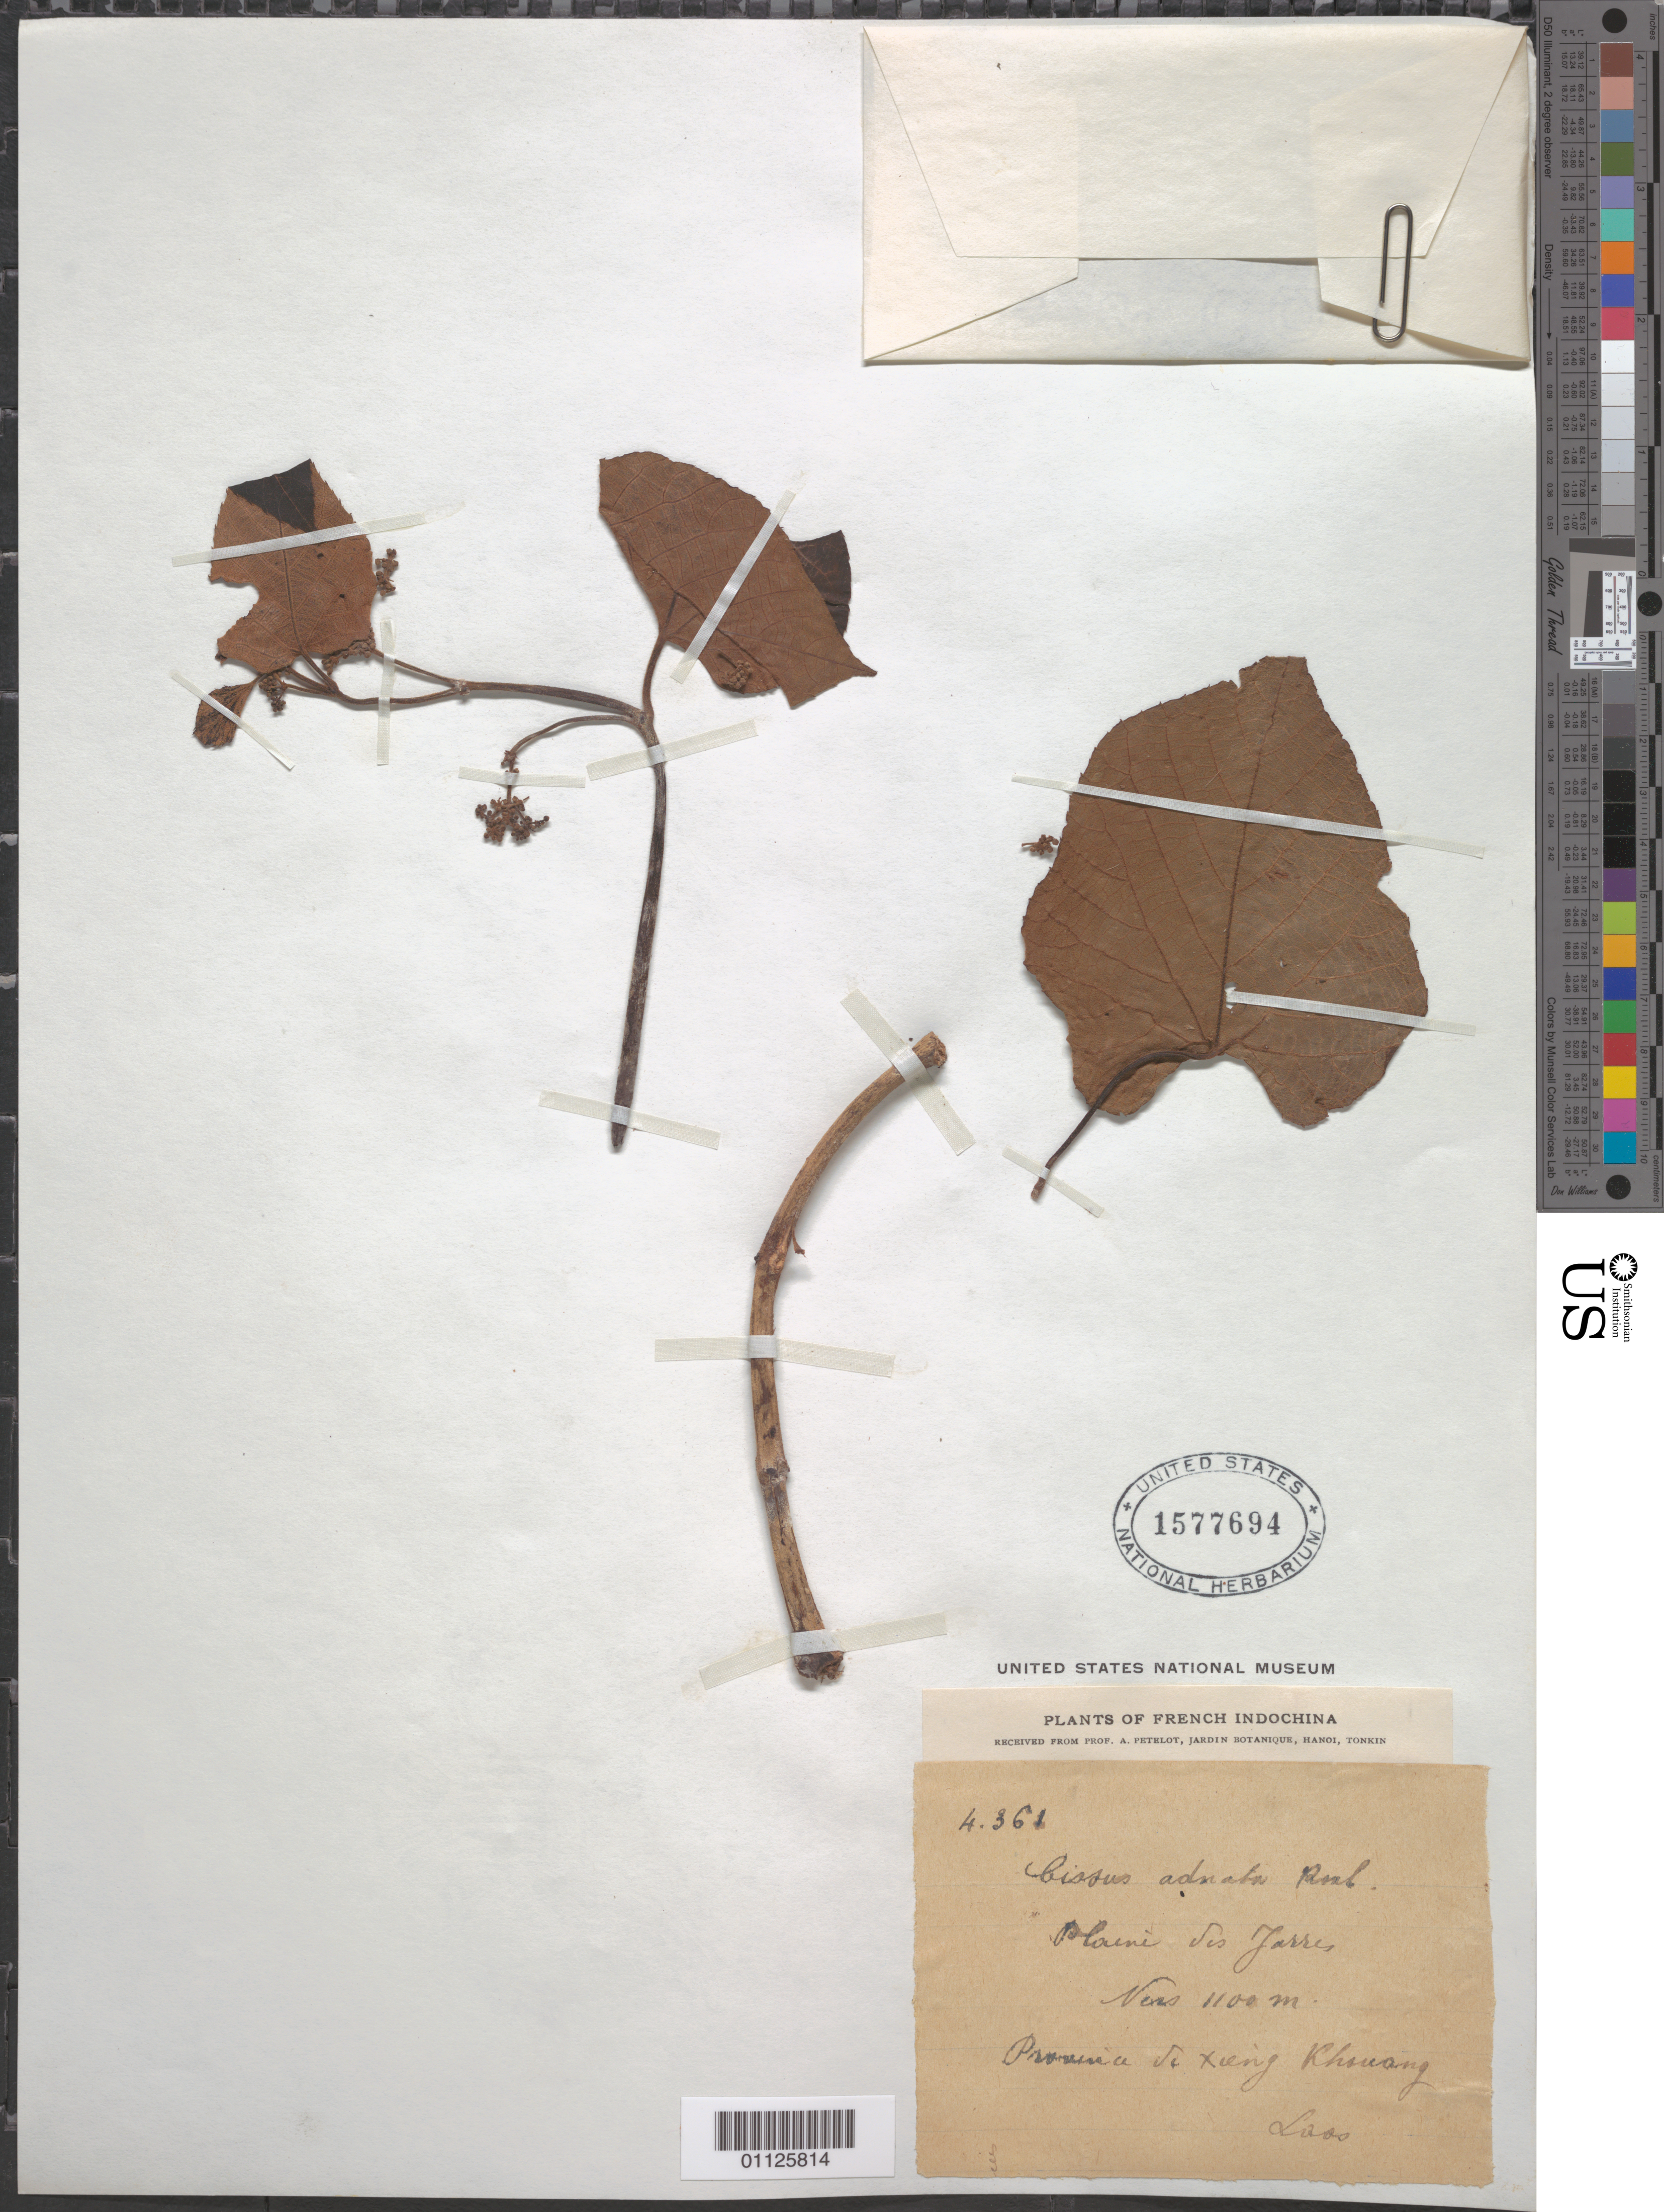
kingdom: Plantae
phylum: Tracheophyta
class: Magnoliopsida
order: Vitales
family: Vitaceae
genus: Cissus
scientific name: Cissus adnata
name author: Roxb.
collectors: A. Petelot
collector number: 4361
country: Laos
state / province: Xiangkhoang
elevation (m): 1100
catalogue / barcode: US 1577694